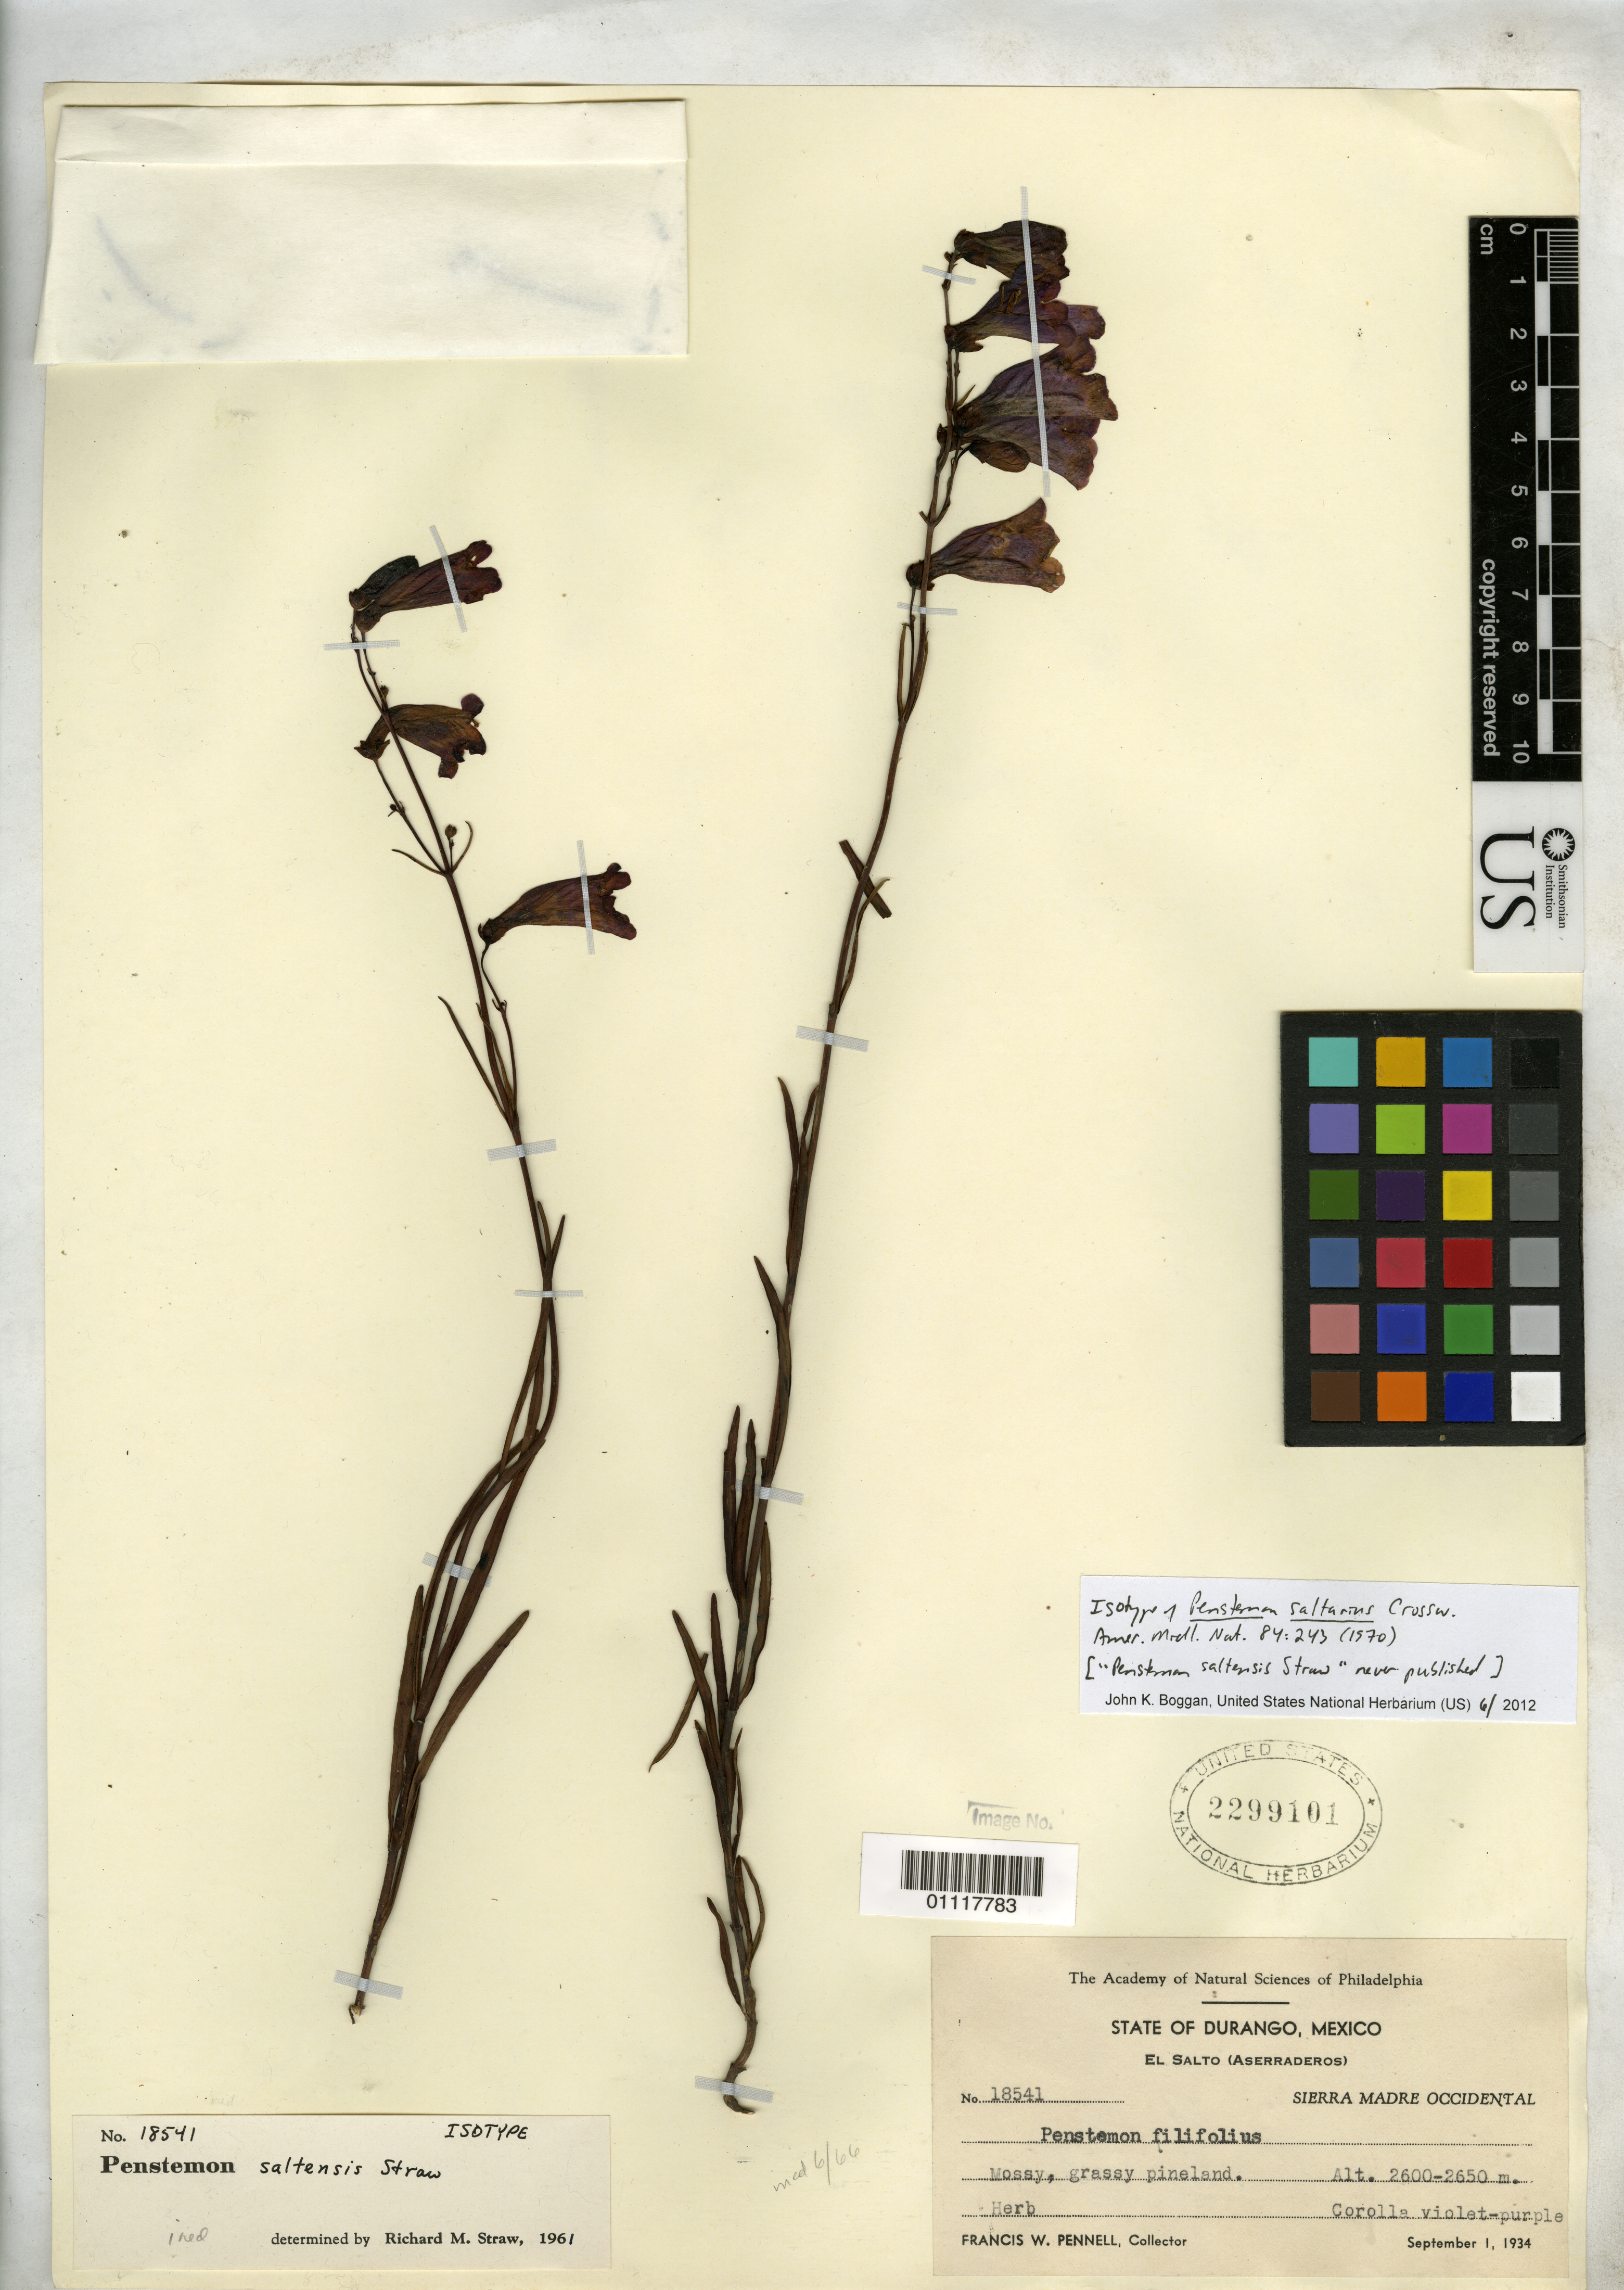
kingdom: Plantae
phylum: Tracheophyta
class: Magnoliopsida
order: Lamiales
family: Plantaginaceae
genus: Penstemon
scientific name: Penstemon saltarius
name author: Crossw.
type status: Isotype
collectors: F. W. Pennell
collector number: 18541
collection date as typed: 01 Sep 1934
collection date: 1934-09-01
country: Mexico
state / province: Durango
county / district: El Salto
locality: Aserraderos, Sierra Madre Occidental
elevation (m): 2600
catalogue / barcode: US 2299101